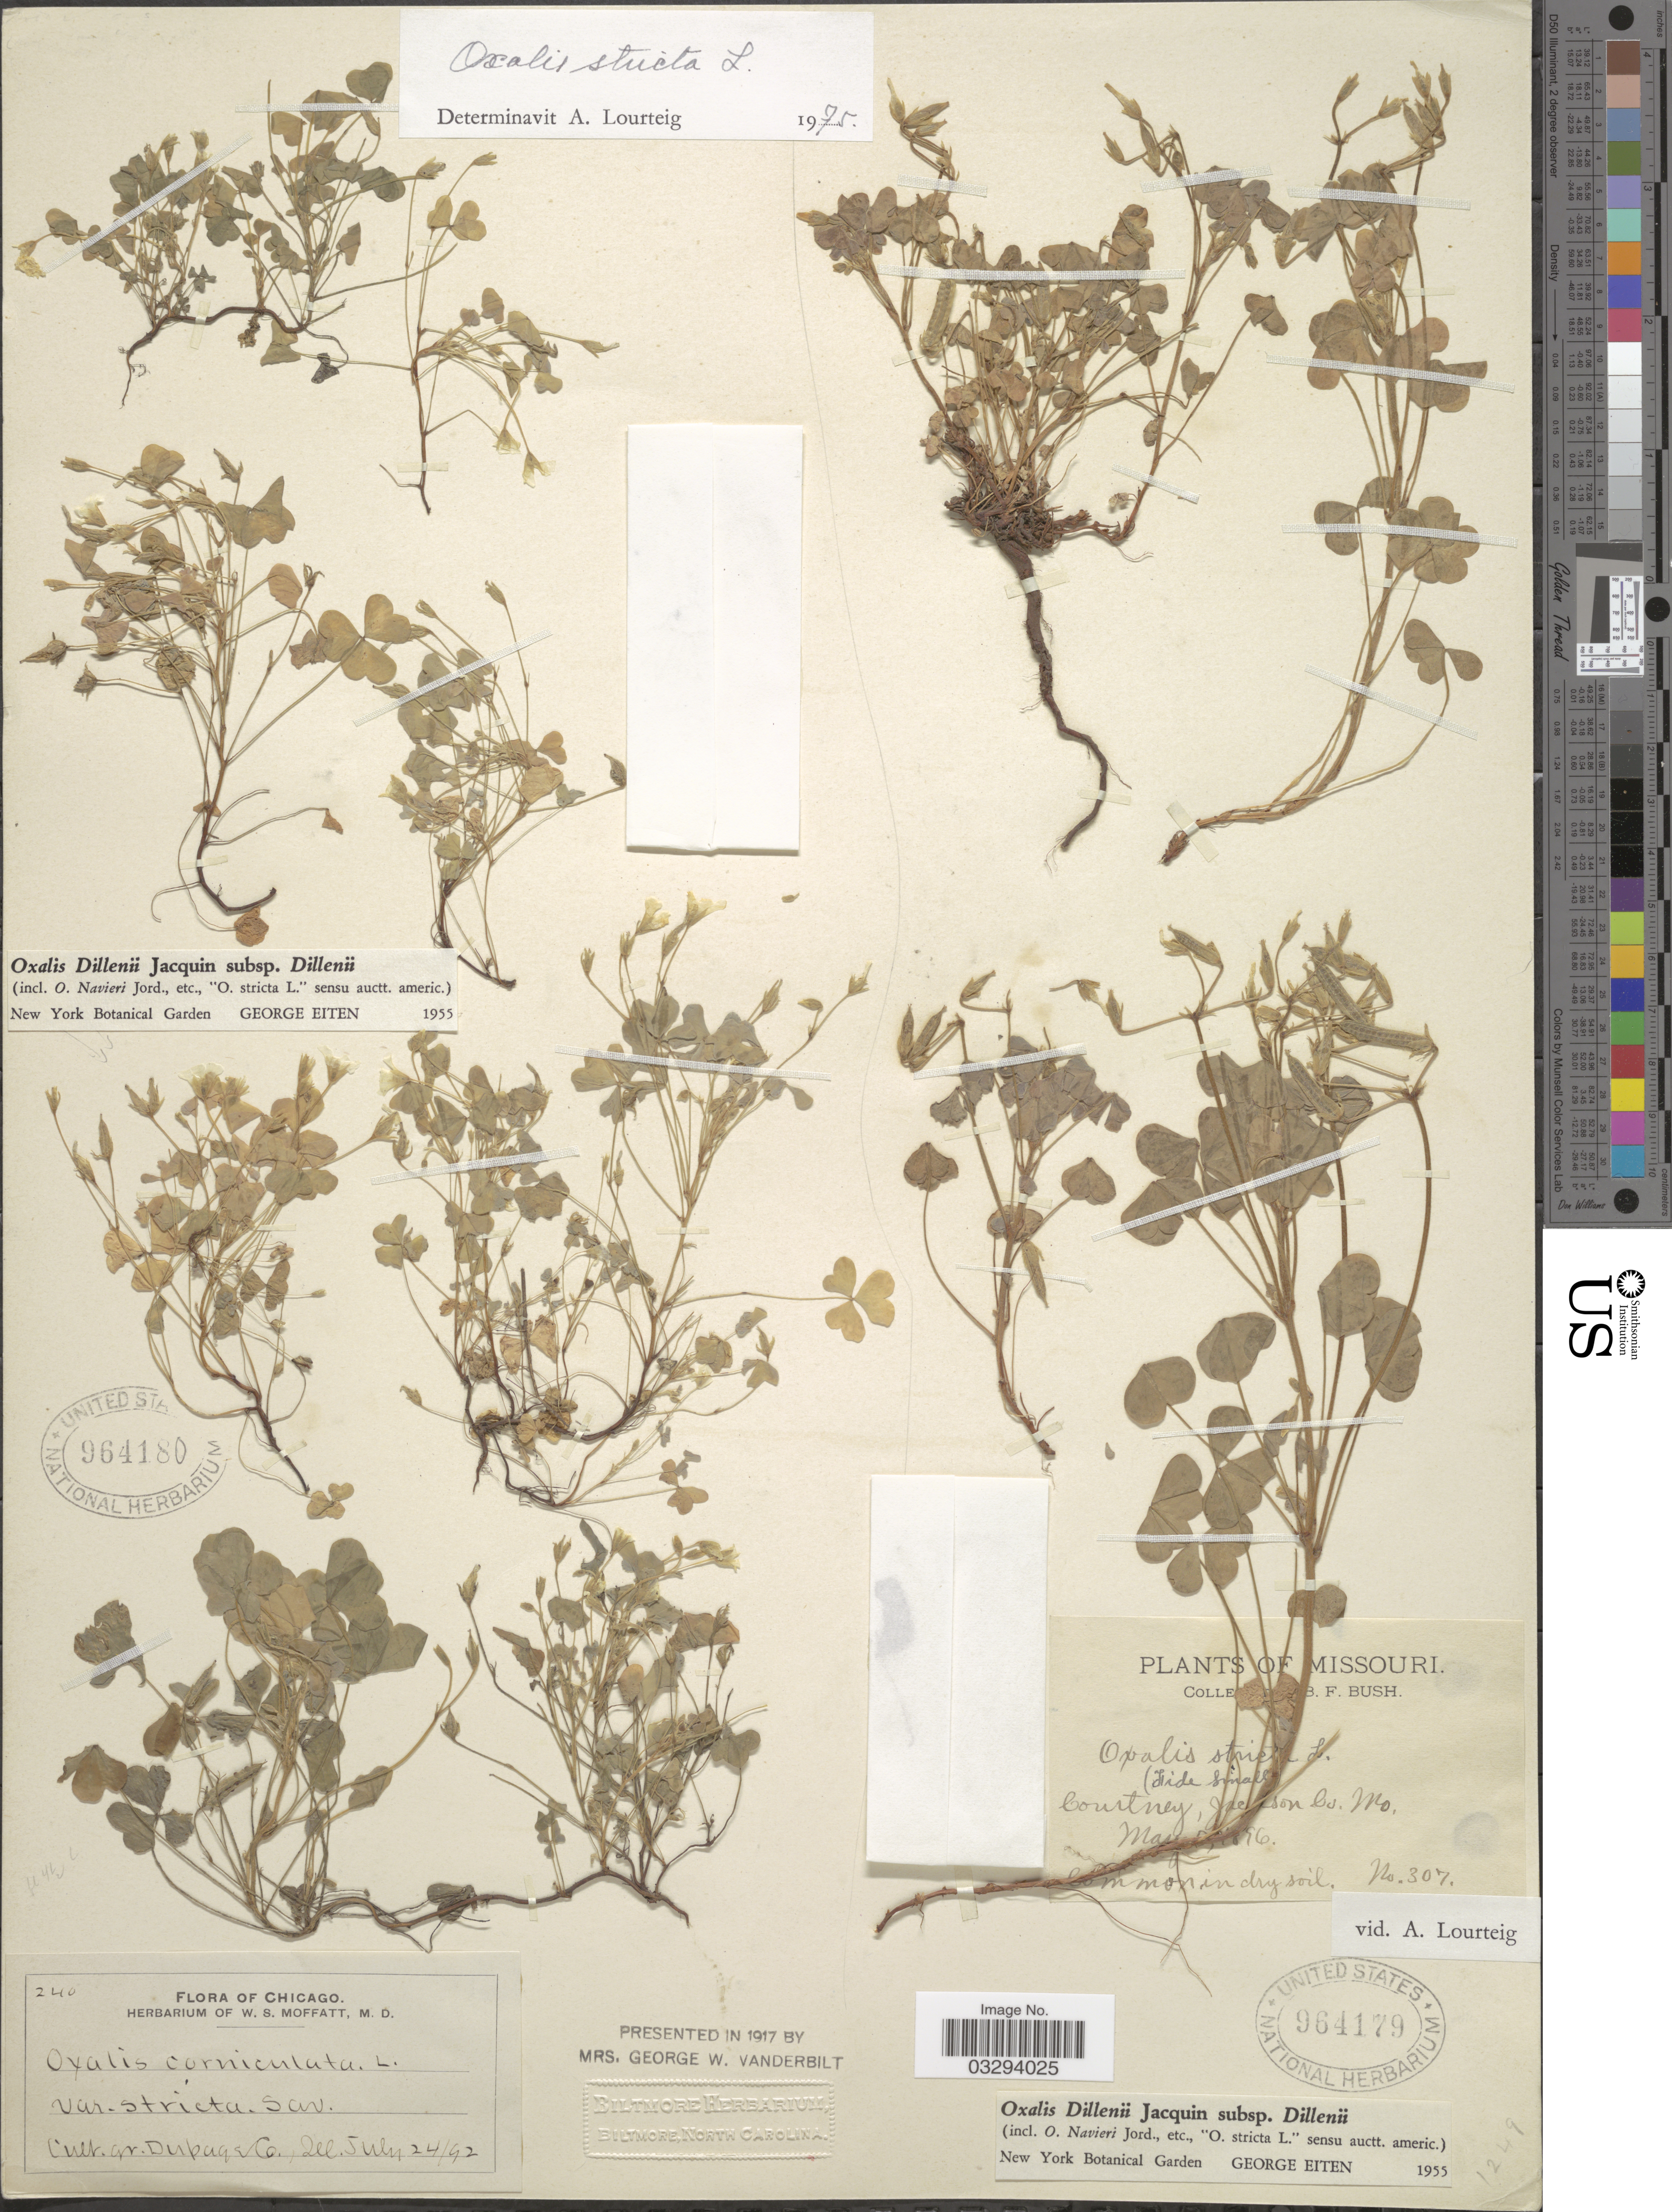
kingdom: Plantae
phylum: Tracheophyta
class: Magnoliopsida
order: Oxalidales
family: Oxalidaceae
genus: Oxalis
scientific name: Oxalis sp.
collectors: ex herb. W. S. Moffatt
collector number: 240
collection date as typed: Transcribed d/m/y: 24/7/92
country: United States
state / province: Illinois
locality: Chicago. Cult. gr. Dupage Co.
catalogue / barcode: US 964180-2